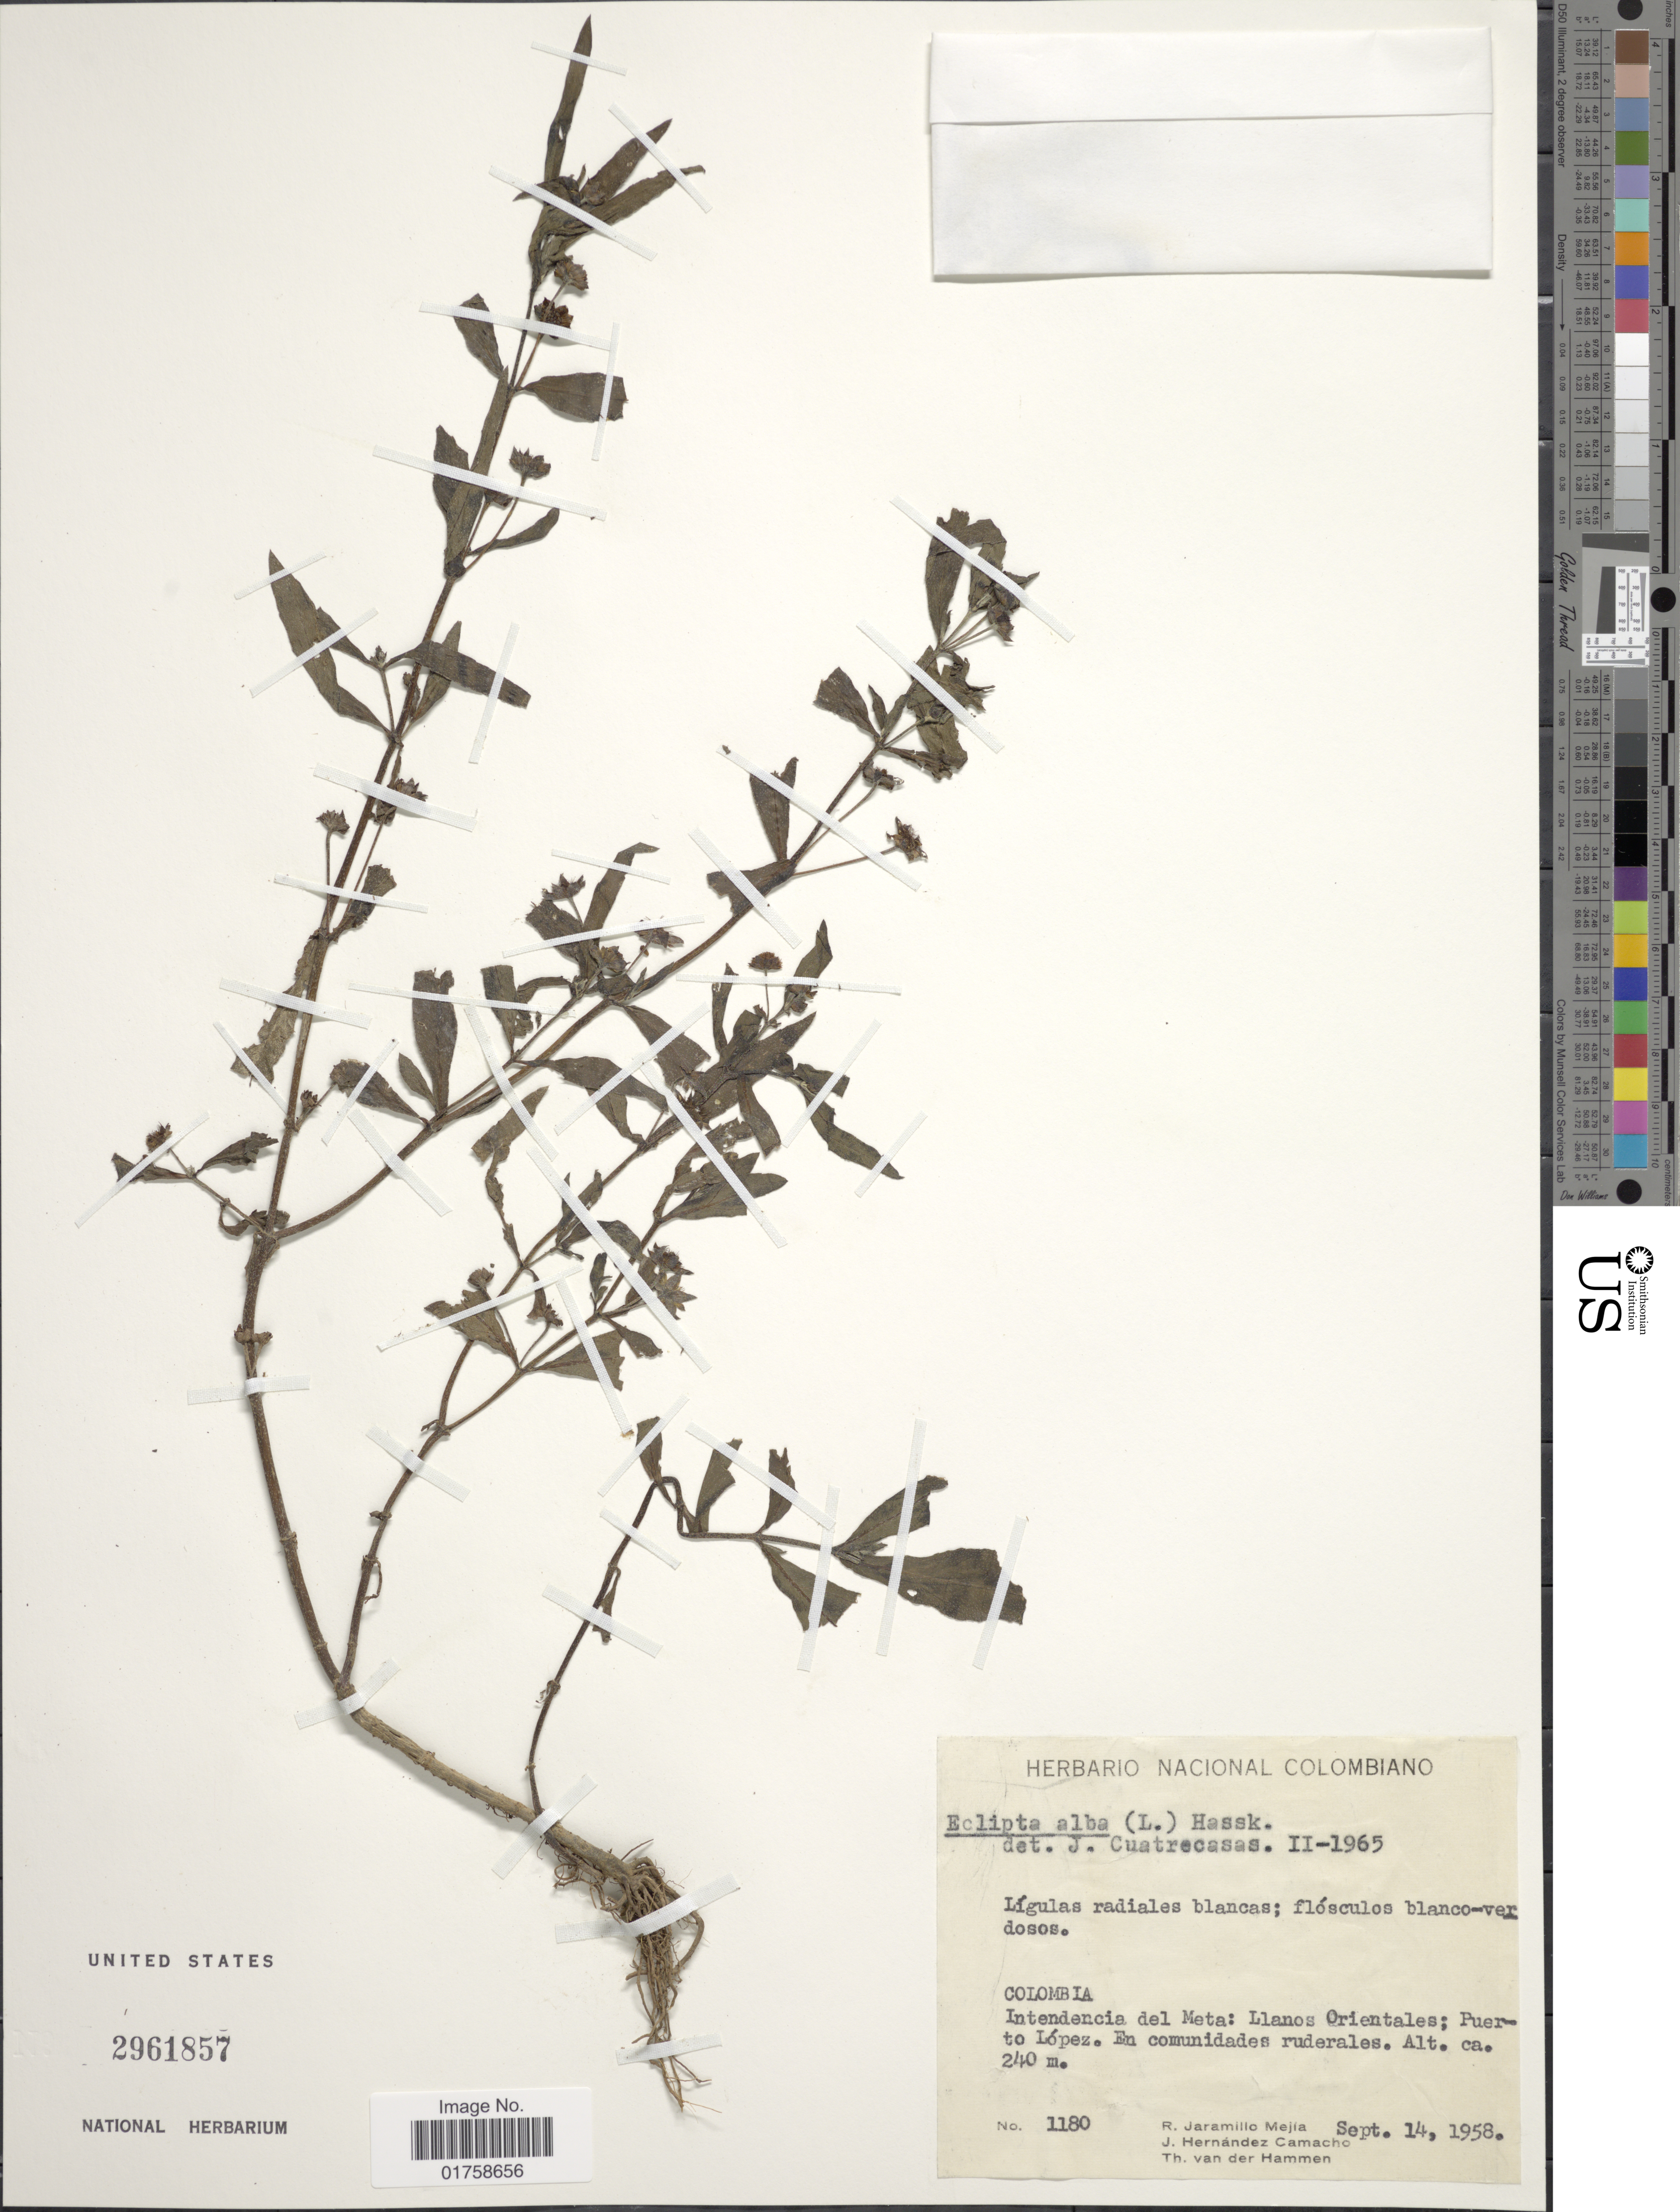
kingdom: Plantae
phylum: Tracheophyta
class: Magnoliopsida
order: Asterales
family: Asteraceae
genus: Eclipta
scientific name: Eclipta alba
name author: (L.) Hassk.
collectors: R. Jaramillo M., J. Hernandez Camacho & T. Hammen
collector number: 1180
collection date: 1958-09-14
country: Colombia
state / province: Meta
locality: Colombia Intendecia del Meta: Llanos Orientales; Puerto lopez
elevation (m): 240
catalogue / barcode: US 2961857